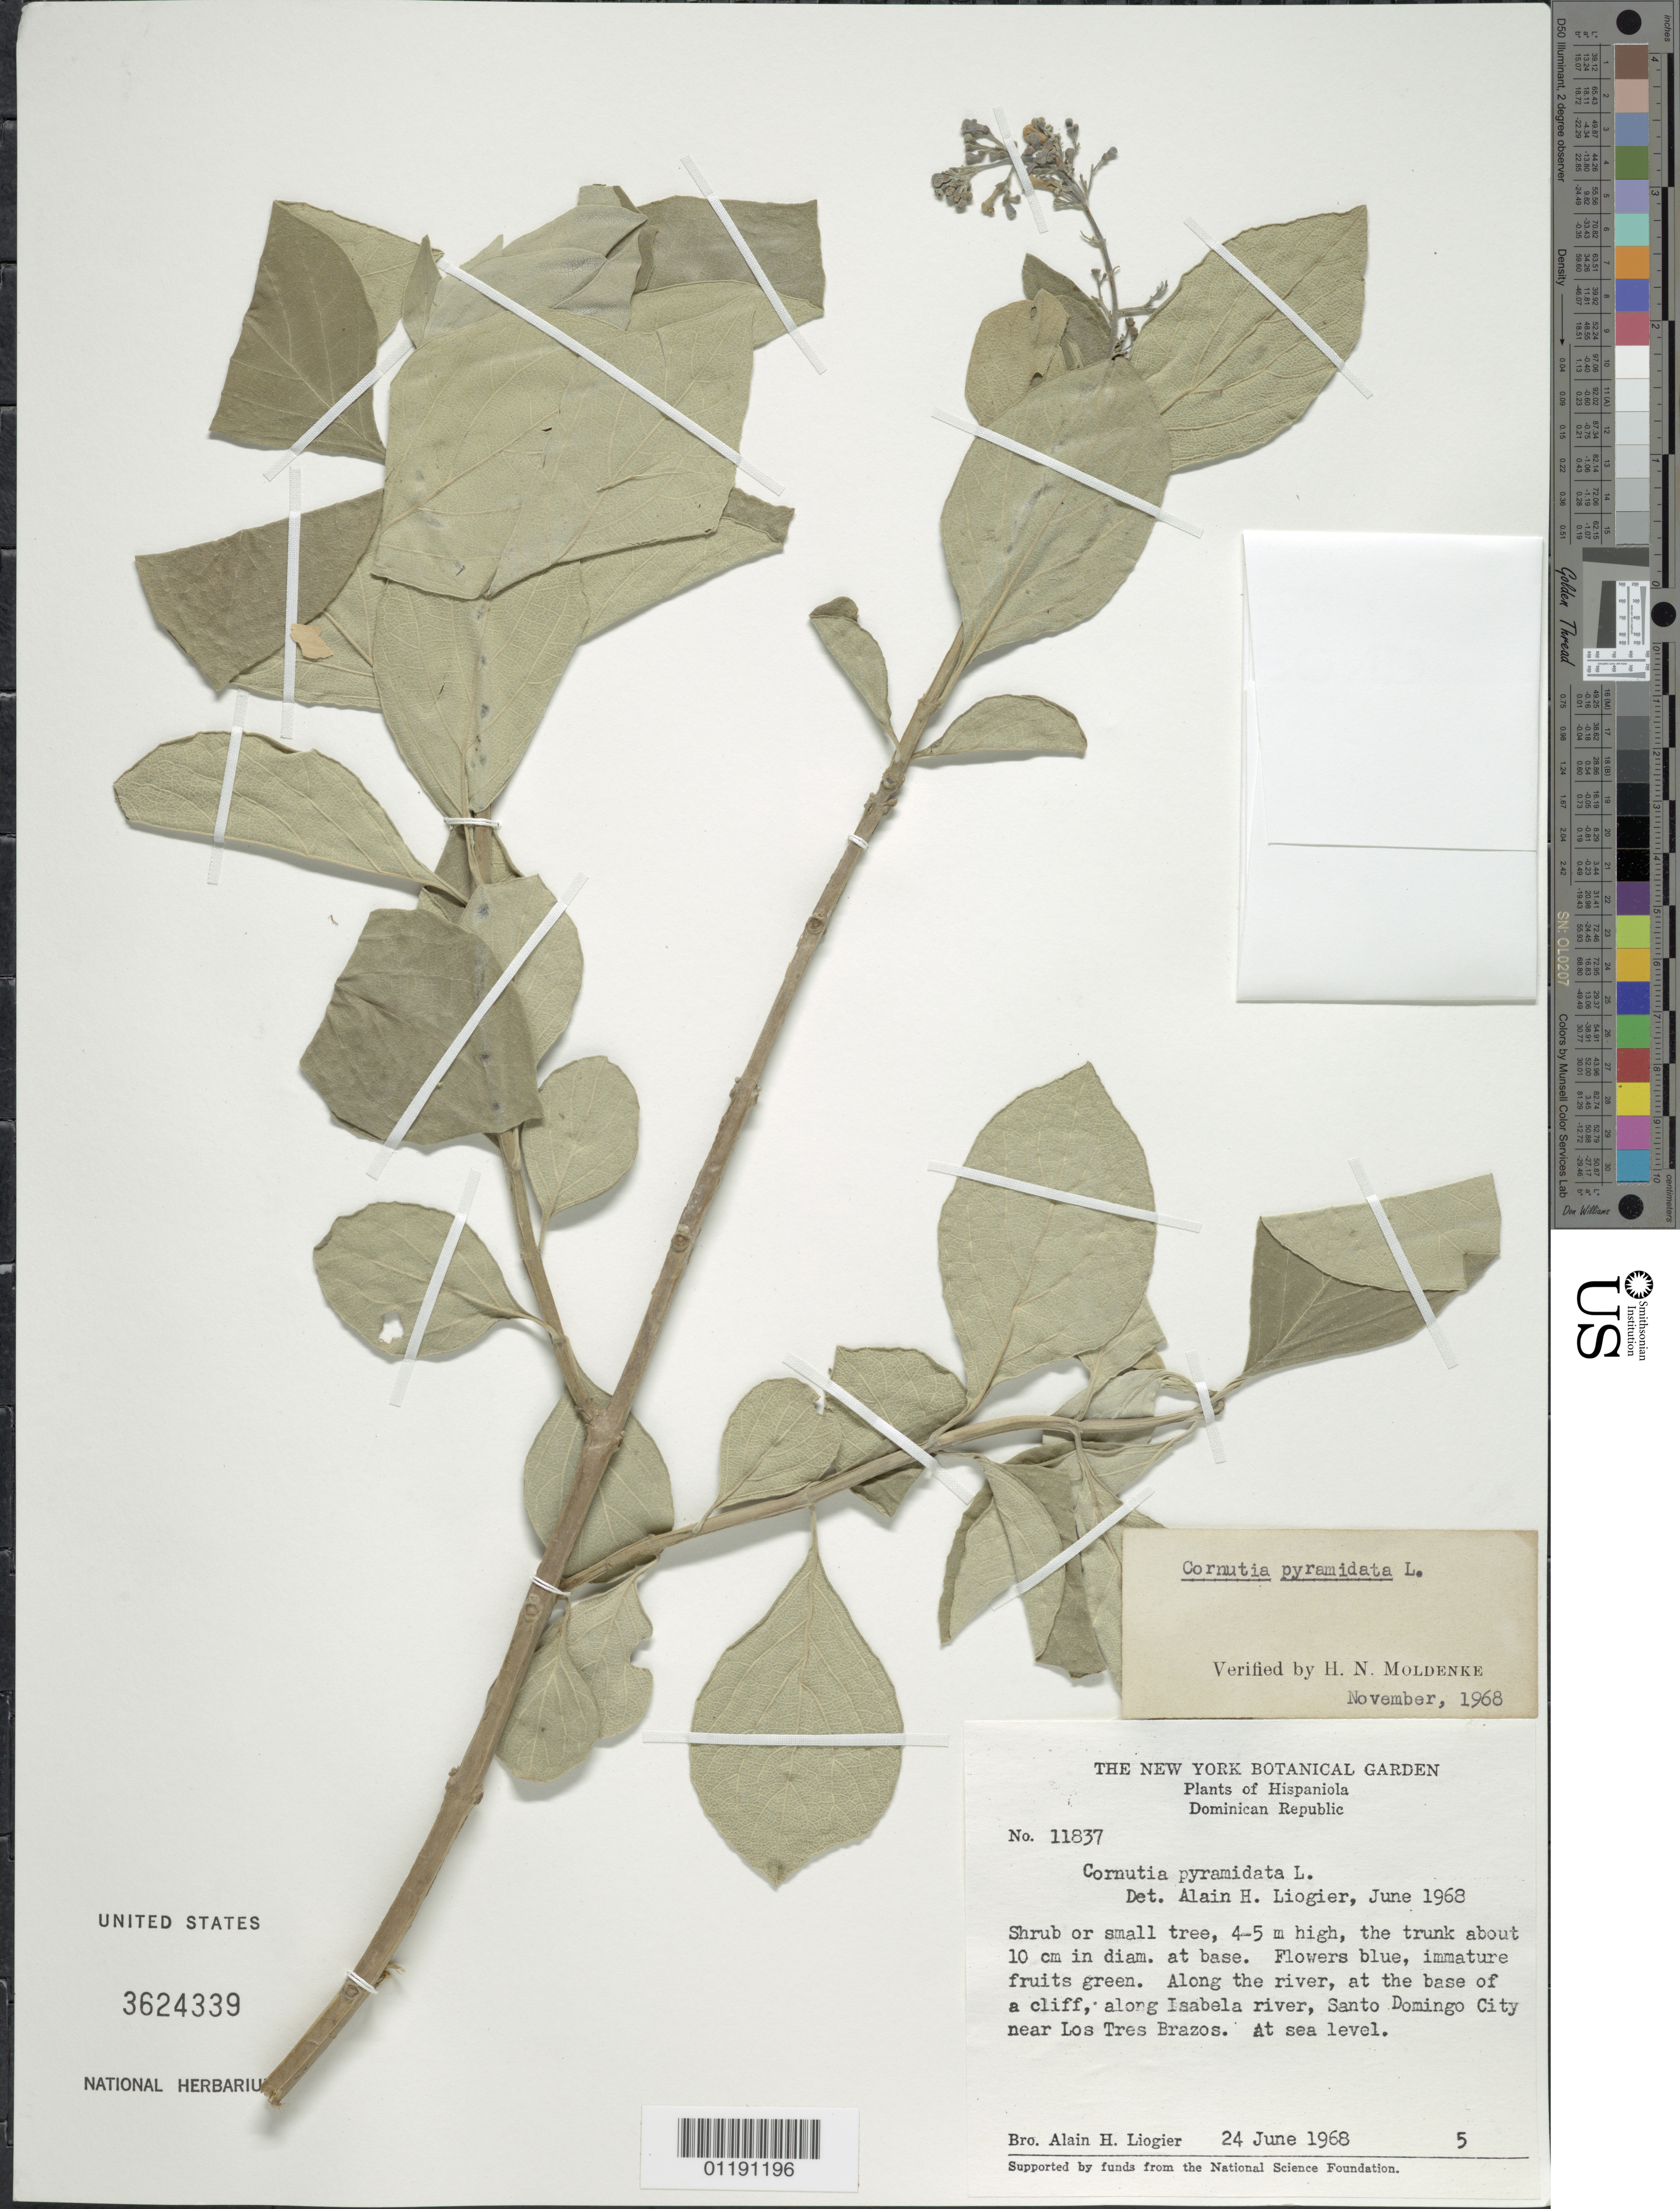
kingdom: Plantae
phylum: Tracheophyta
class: Magnoliopsida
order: Lamiales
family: Lamiaceae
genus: Cornutia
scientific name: Cornutia pyramidata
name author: L.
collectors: A. H. Liogier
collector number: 11837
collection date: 1968-06-24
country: Dominican Republic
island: Hispaniola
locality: Along the river, at the base of a cliff, along Isabela river, Santo Domingo City near Los Tres Brazos.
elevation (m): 0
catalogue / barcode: US 3624339